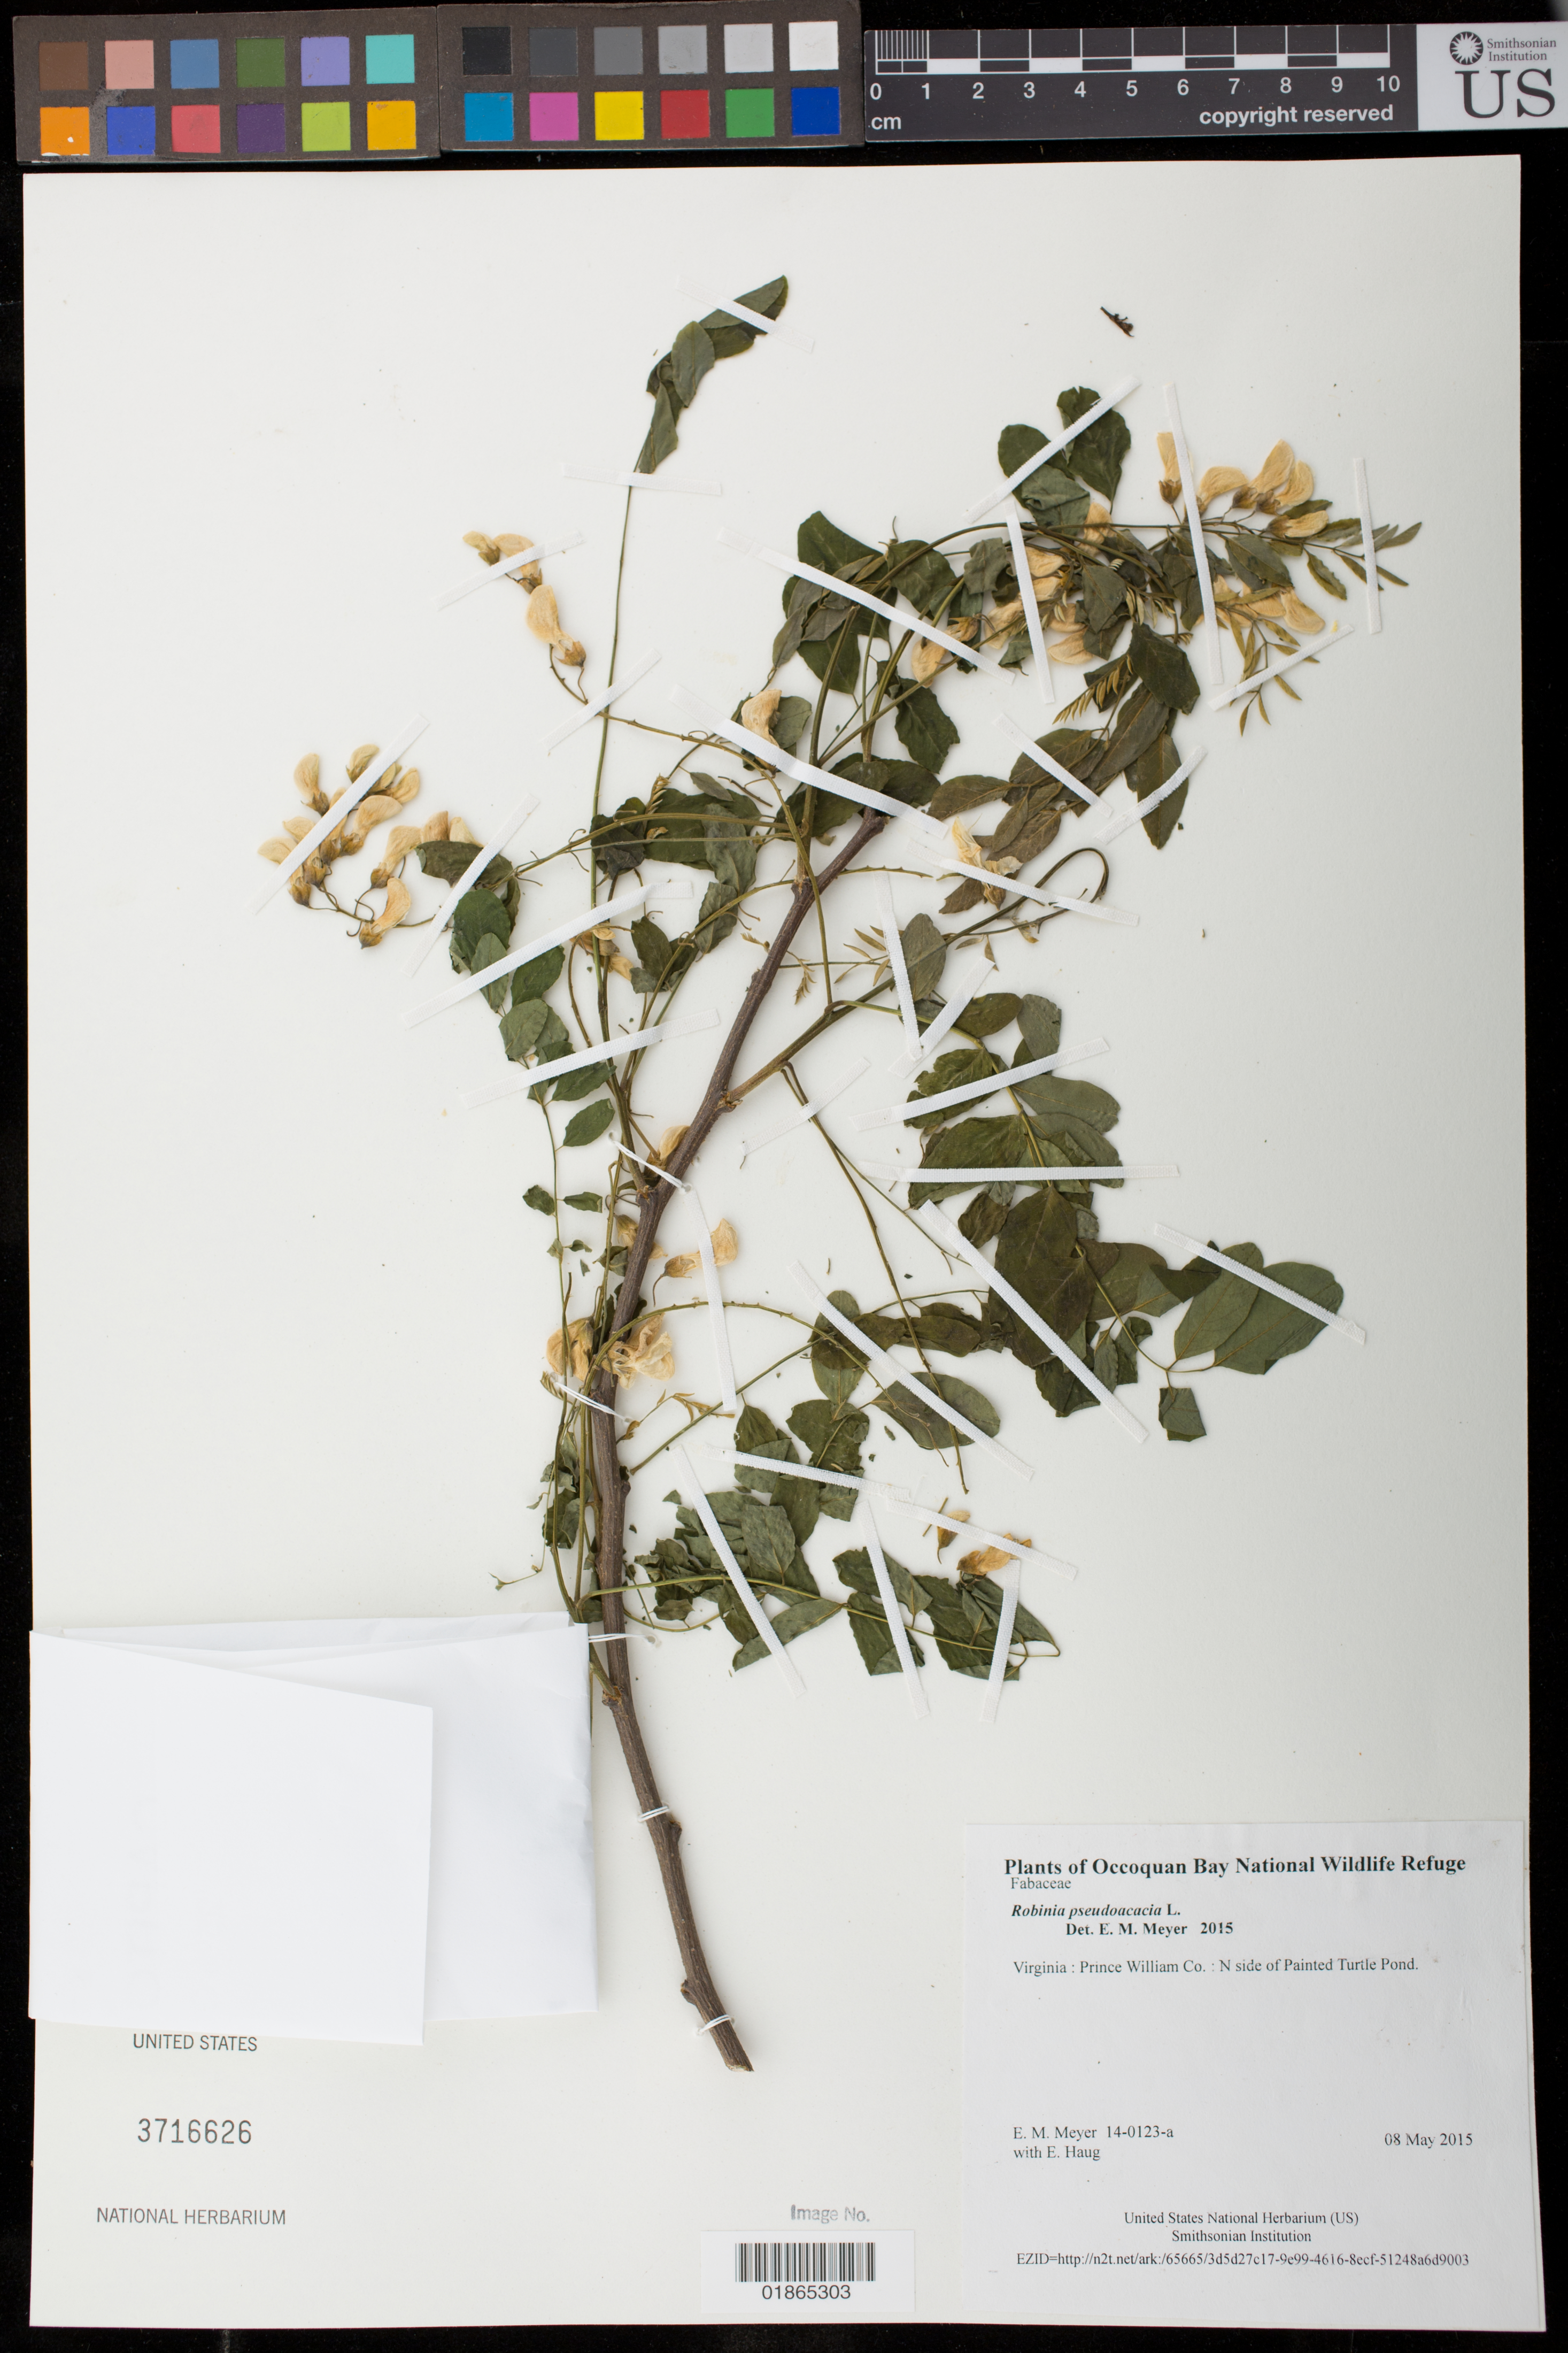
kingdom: Plantae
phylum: Tracheophyta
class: Magnoliopsida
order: Fabales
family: Fabaceae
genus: Robinia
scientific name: Robinia pseudoacacia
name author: L.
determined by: Meyer, Elena M.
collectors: E. M. Meyer & E. Haug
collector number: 14-0123-a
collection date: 2015-05-08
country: United States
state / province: Virginia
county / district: Prince William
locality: N side of Painted Turtle Pond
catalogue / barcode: US 3716626